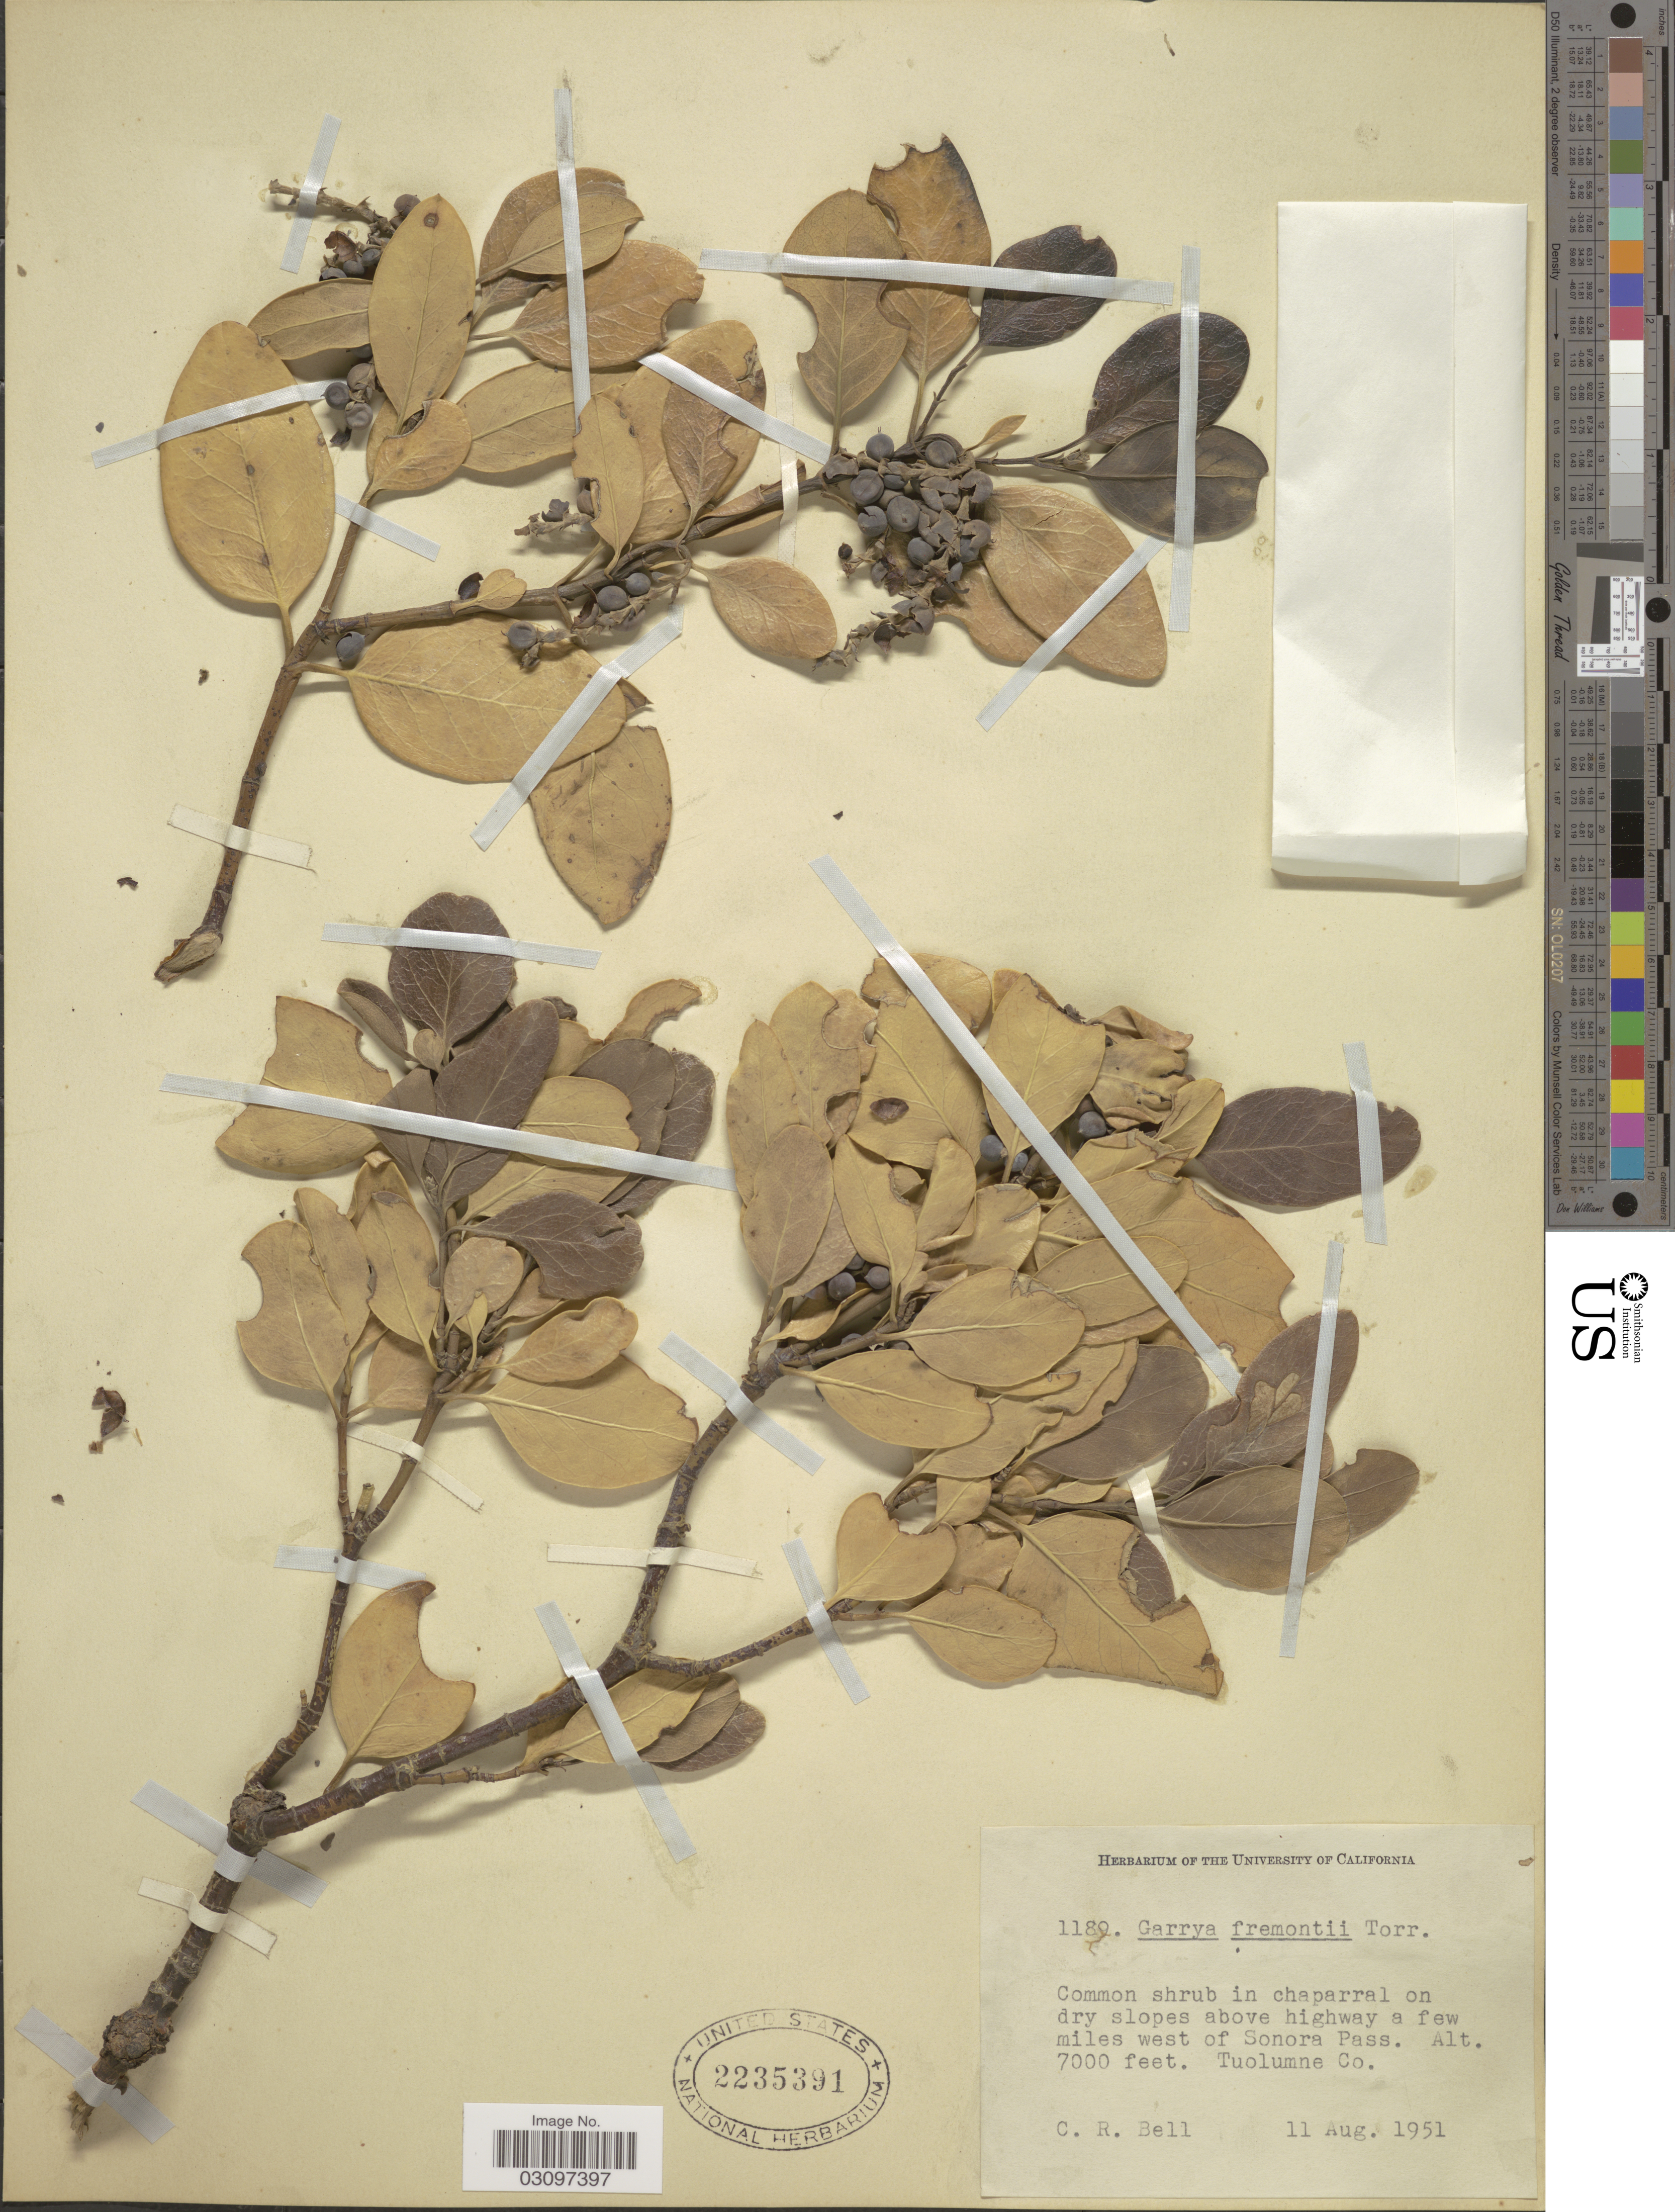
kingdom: Plantae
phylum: Tracheophyta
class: Magnoliopsida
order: Garryales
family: Garryaceae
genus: Garrya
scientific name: Garrya fremontii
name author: Torr.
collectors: C. R. Bell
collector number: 1189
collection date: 1951-08-11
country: United States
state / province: California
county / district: Tuolumne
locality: On dry slopes above highway a few miles west of Sonora Pass. Tuolumne Co.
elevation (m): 2134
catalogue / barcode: US 2235391